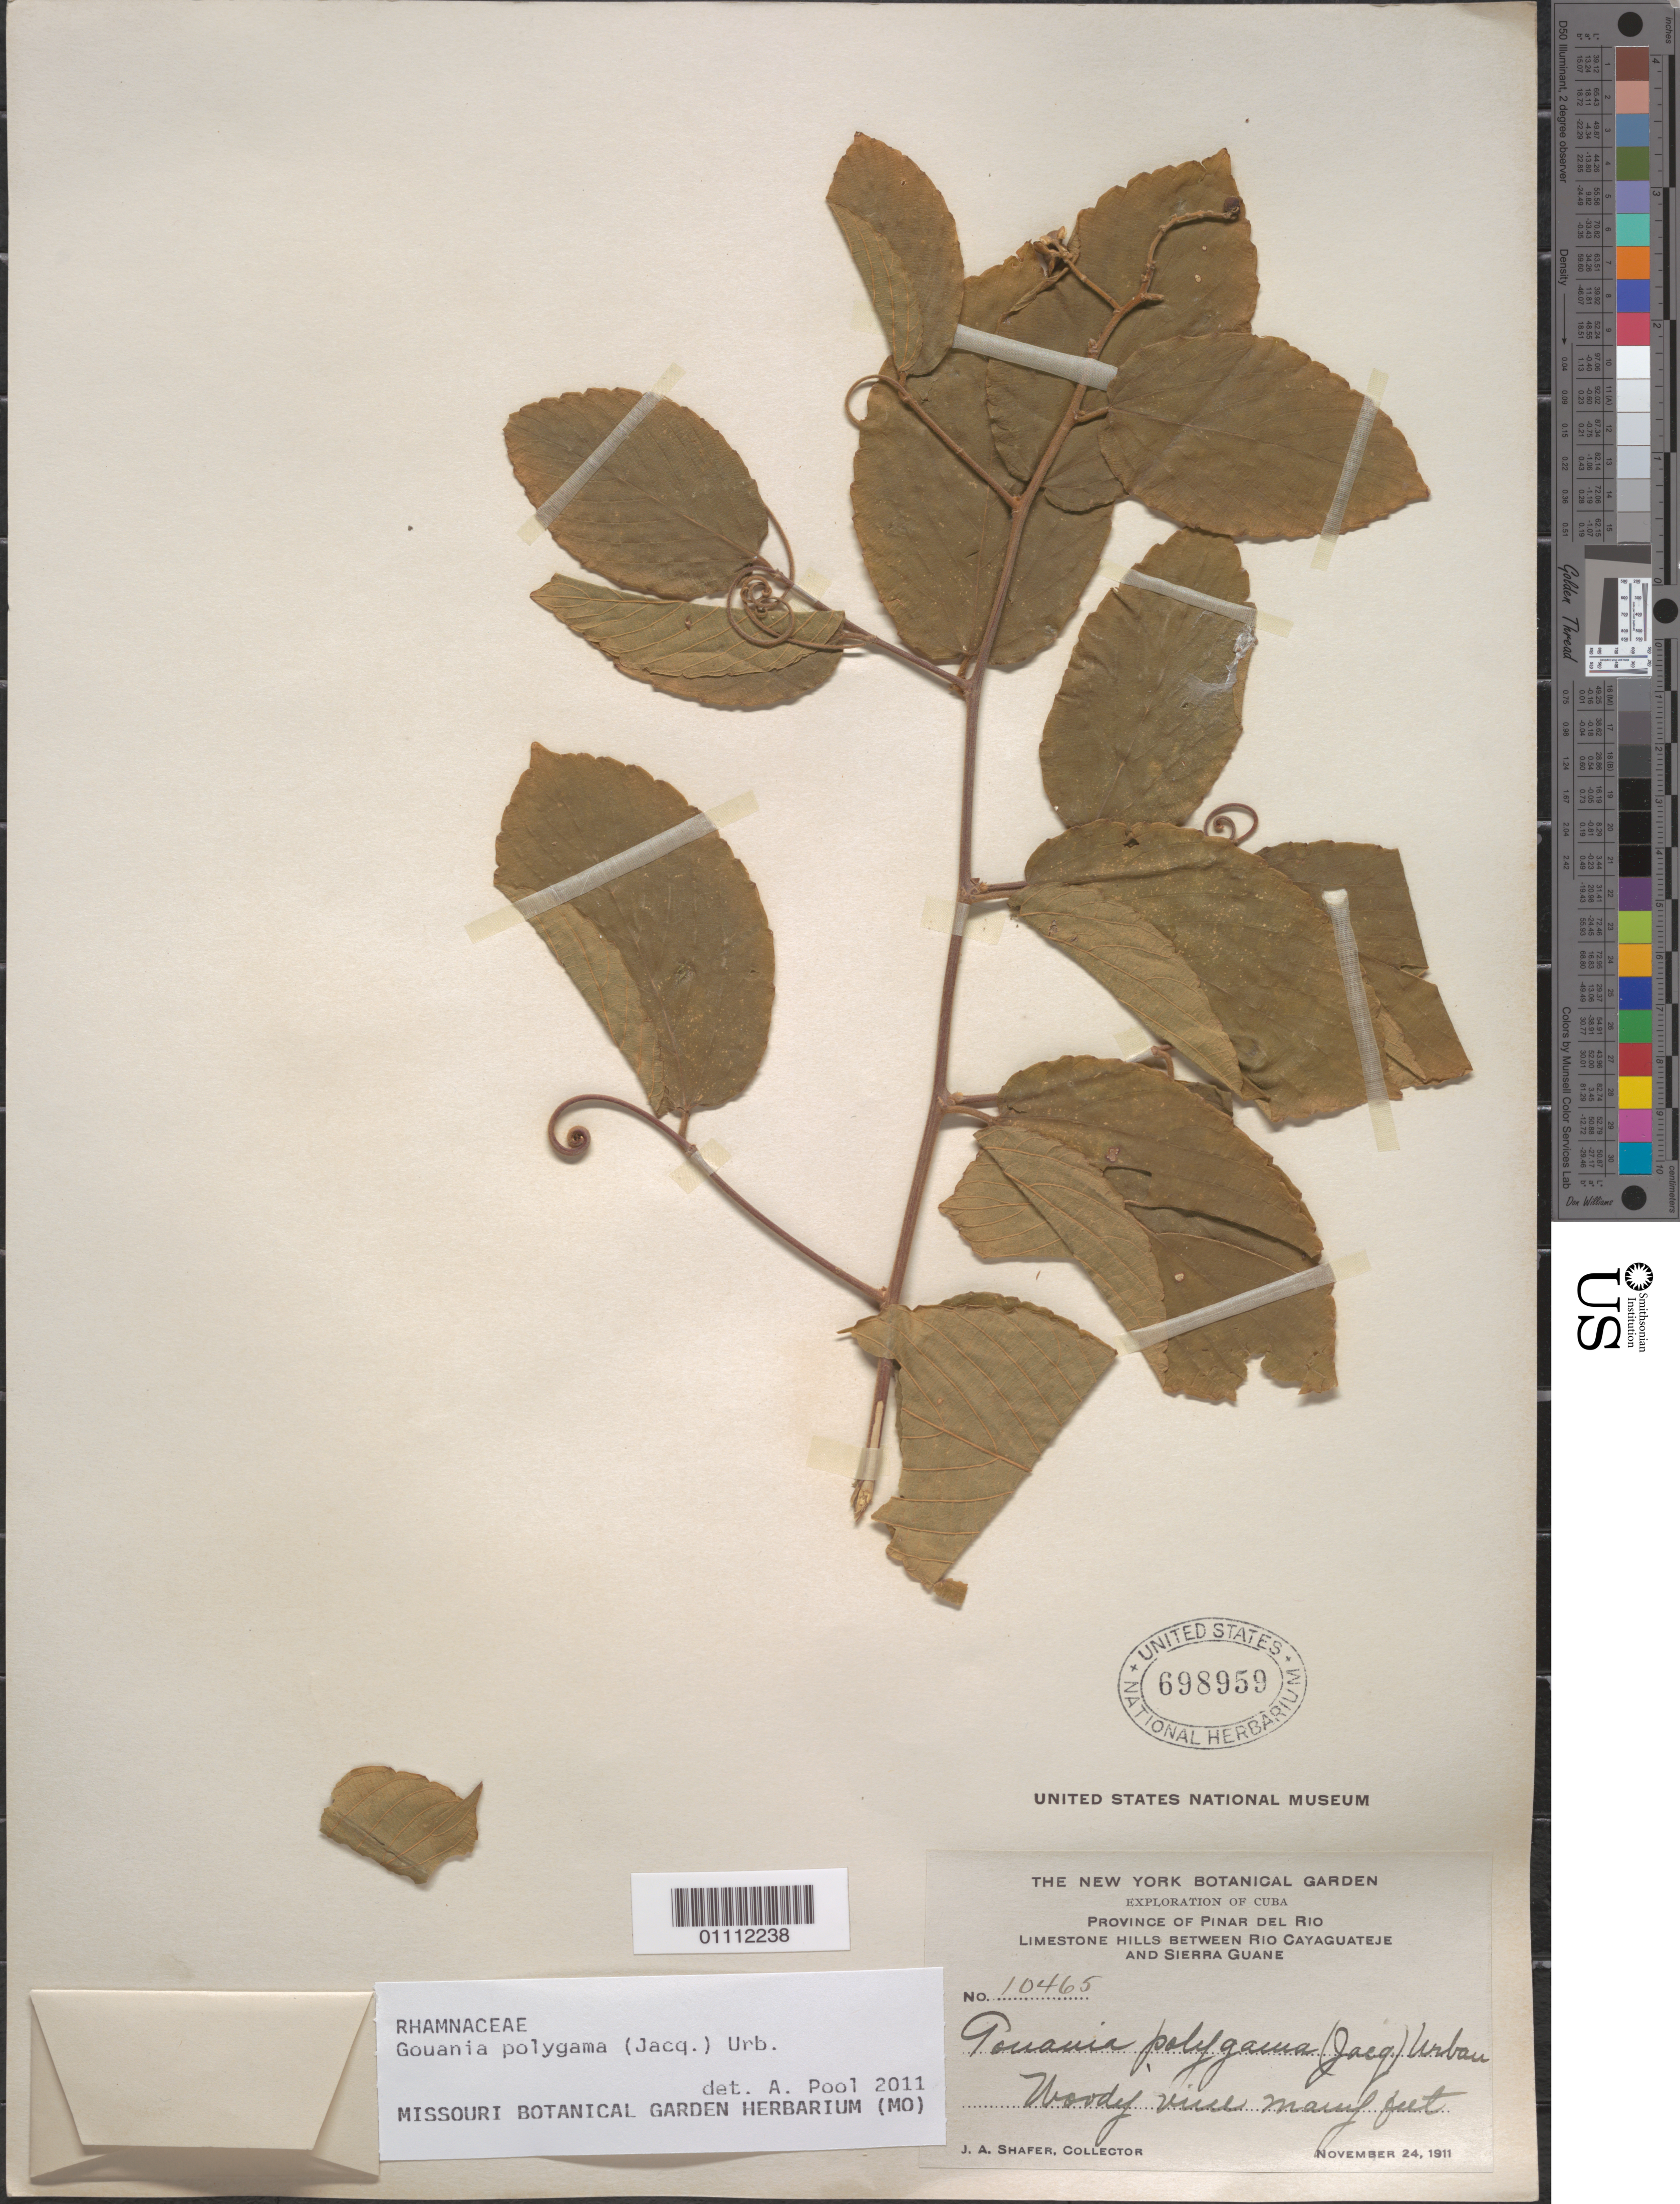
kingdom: Plantae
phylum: Tracheophyta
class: Magnoliopsida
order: Rosales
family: Rhamnaceae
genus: Gouania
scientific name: Gouania polygama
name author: (Jacq.) Urb.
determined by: Pool, A., (MO), Missouri Botanical Garden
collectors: J. A. Shafer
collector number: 10465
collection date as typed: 24 Nov 1911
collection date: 1911-11-24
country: Cuba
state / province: Pinar del Río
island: Cuba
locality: Río Cayaguateje; limestone hills between Río Cayaguateje and Sierra Guane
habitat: Limestone hills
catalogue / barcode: US 698959